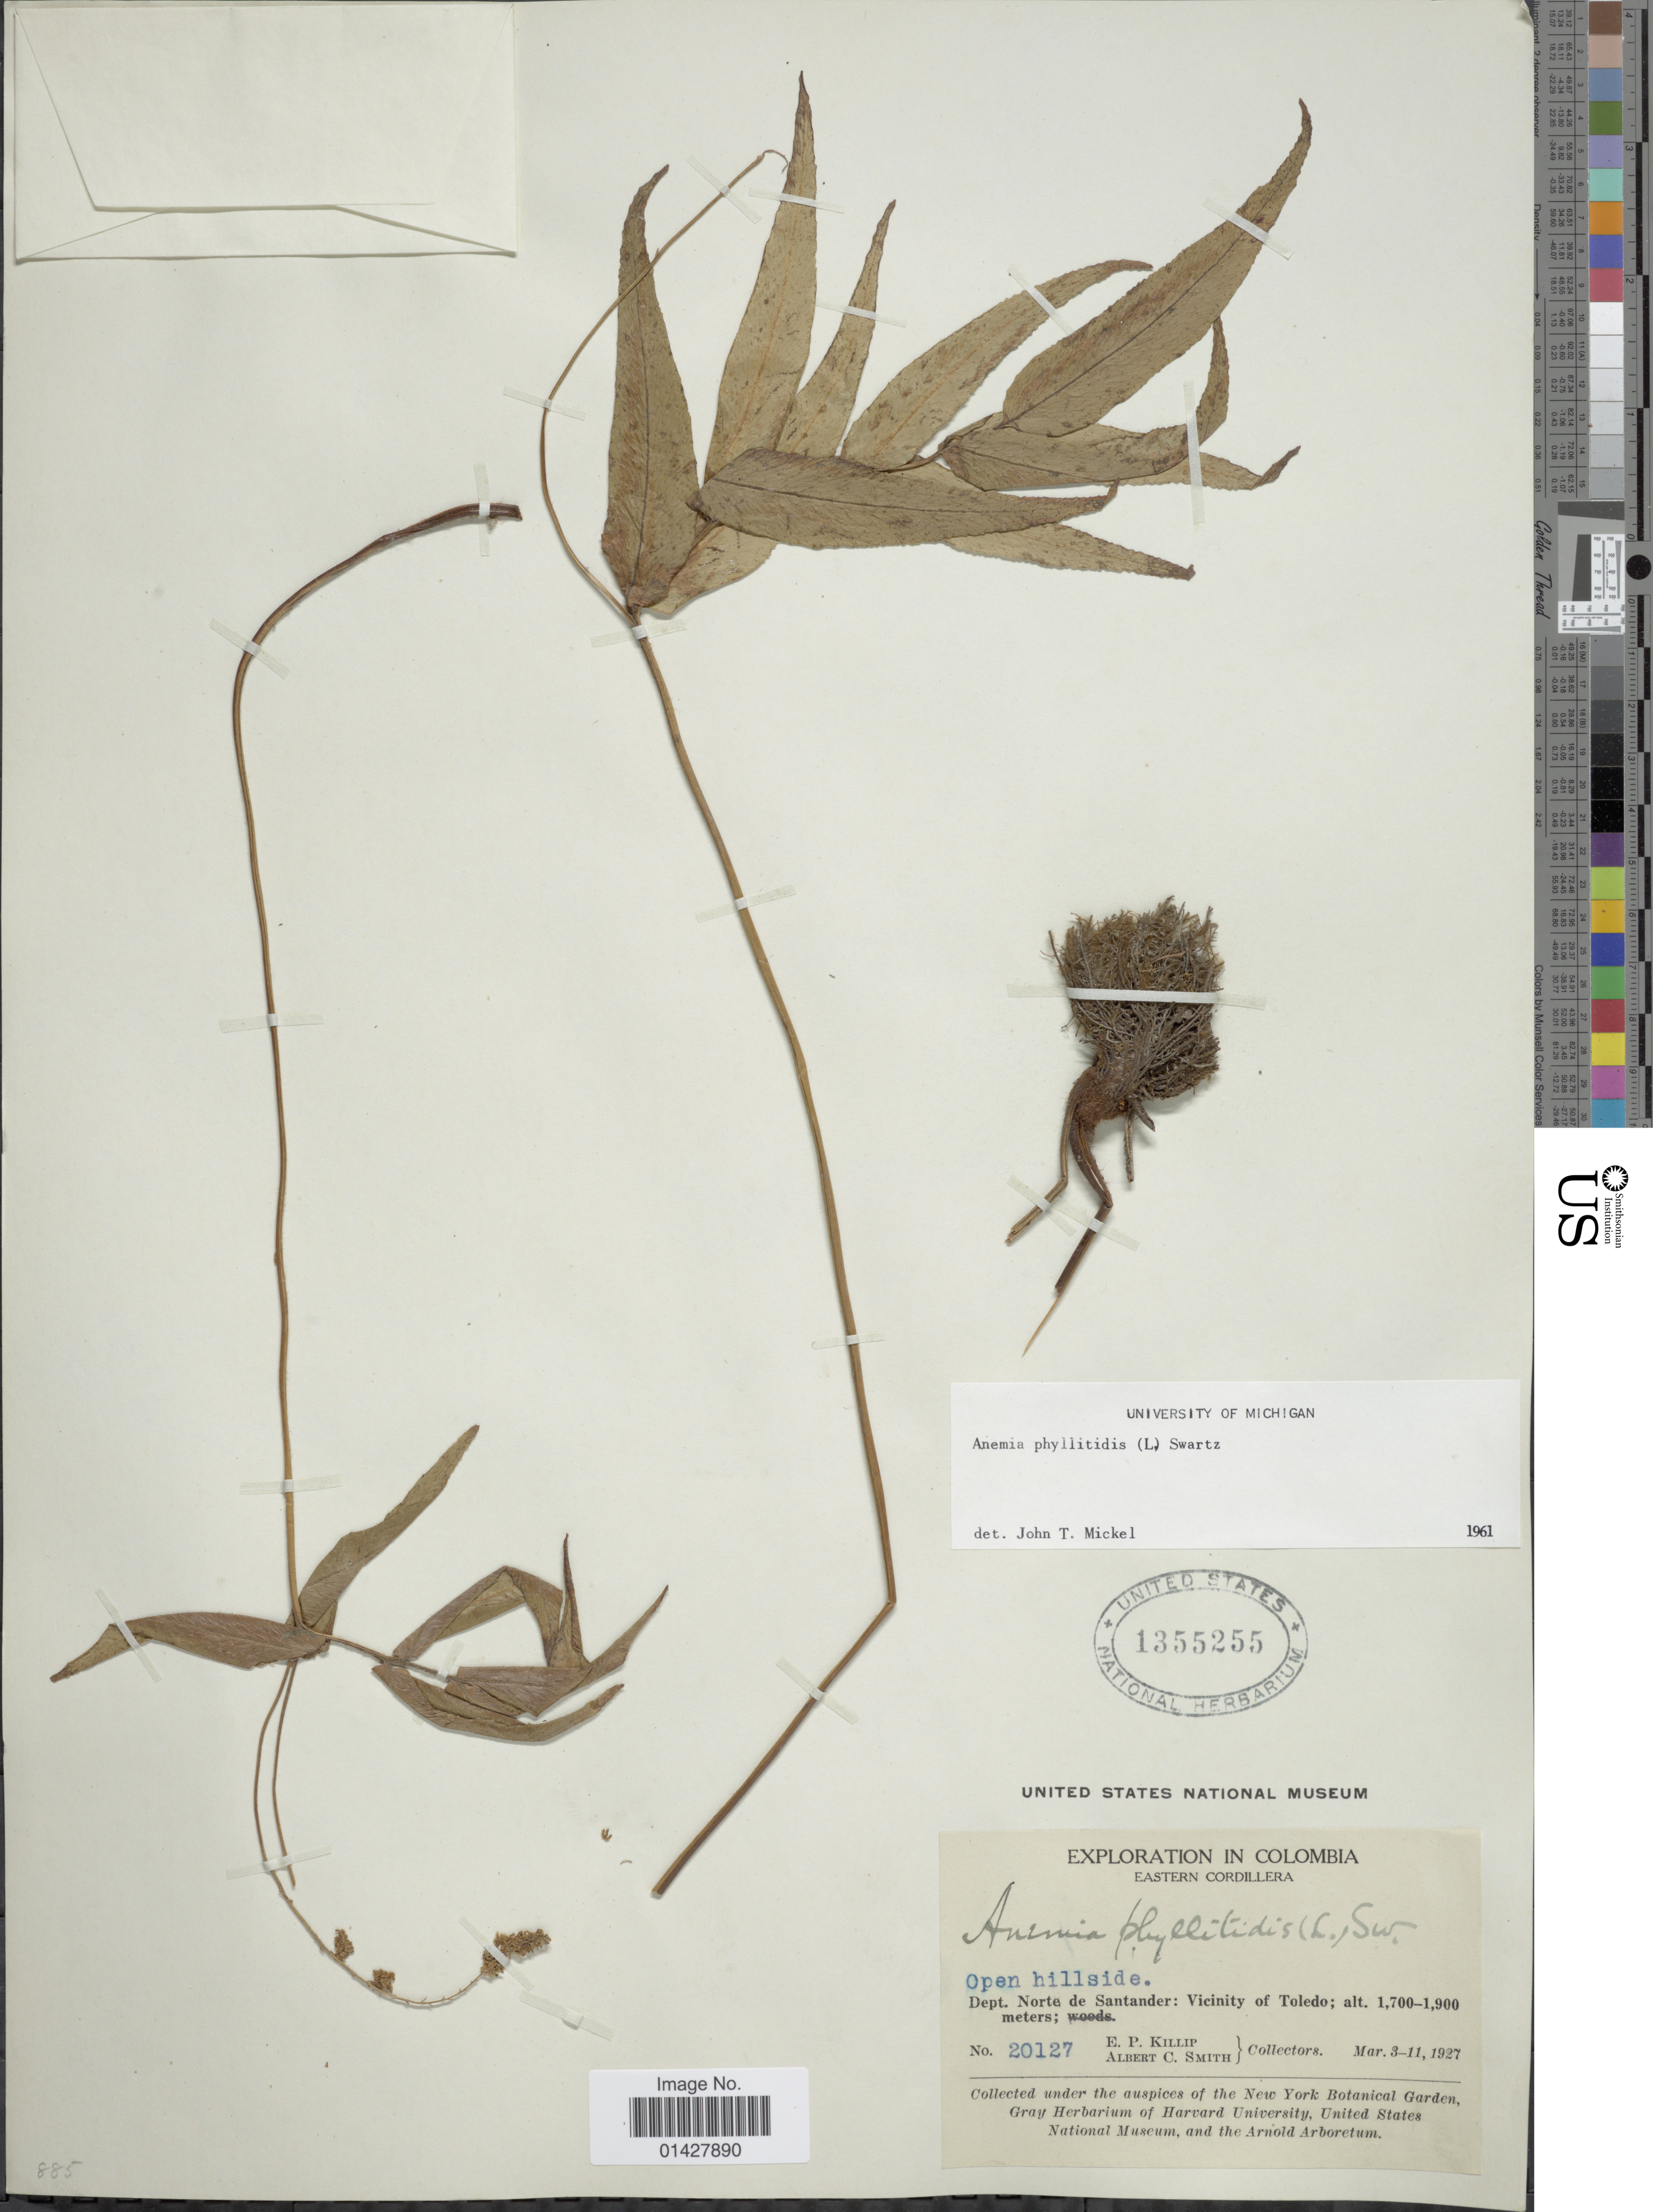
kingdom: Plantae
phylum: Tracheophyta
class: Polypodiopsida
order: Schizaeales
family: Anemiaceae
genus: Anemia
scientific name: Anemia phyllitidis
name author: (L.) Sw.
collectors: E. P. Killip & A. C. Smith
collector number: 20127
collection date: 1927-03-03/1927-03-11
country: Colombia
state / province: Norte de Santander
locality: Eastern Cordillera, Open hillside, Dept. Norte de Santander: Vicinity of Toledo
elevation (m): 1700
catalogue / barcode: US 1355255